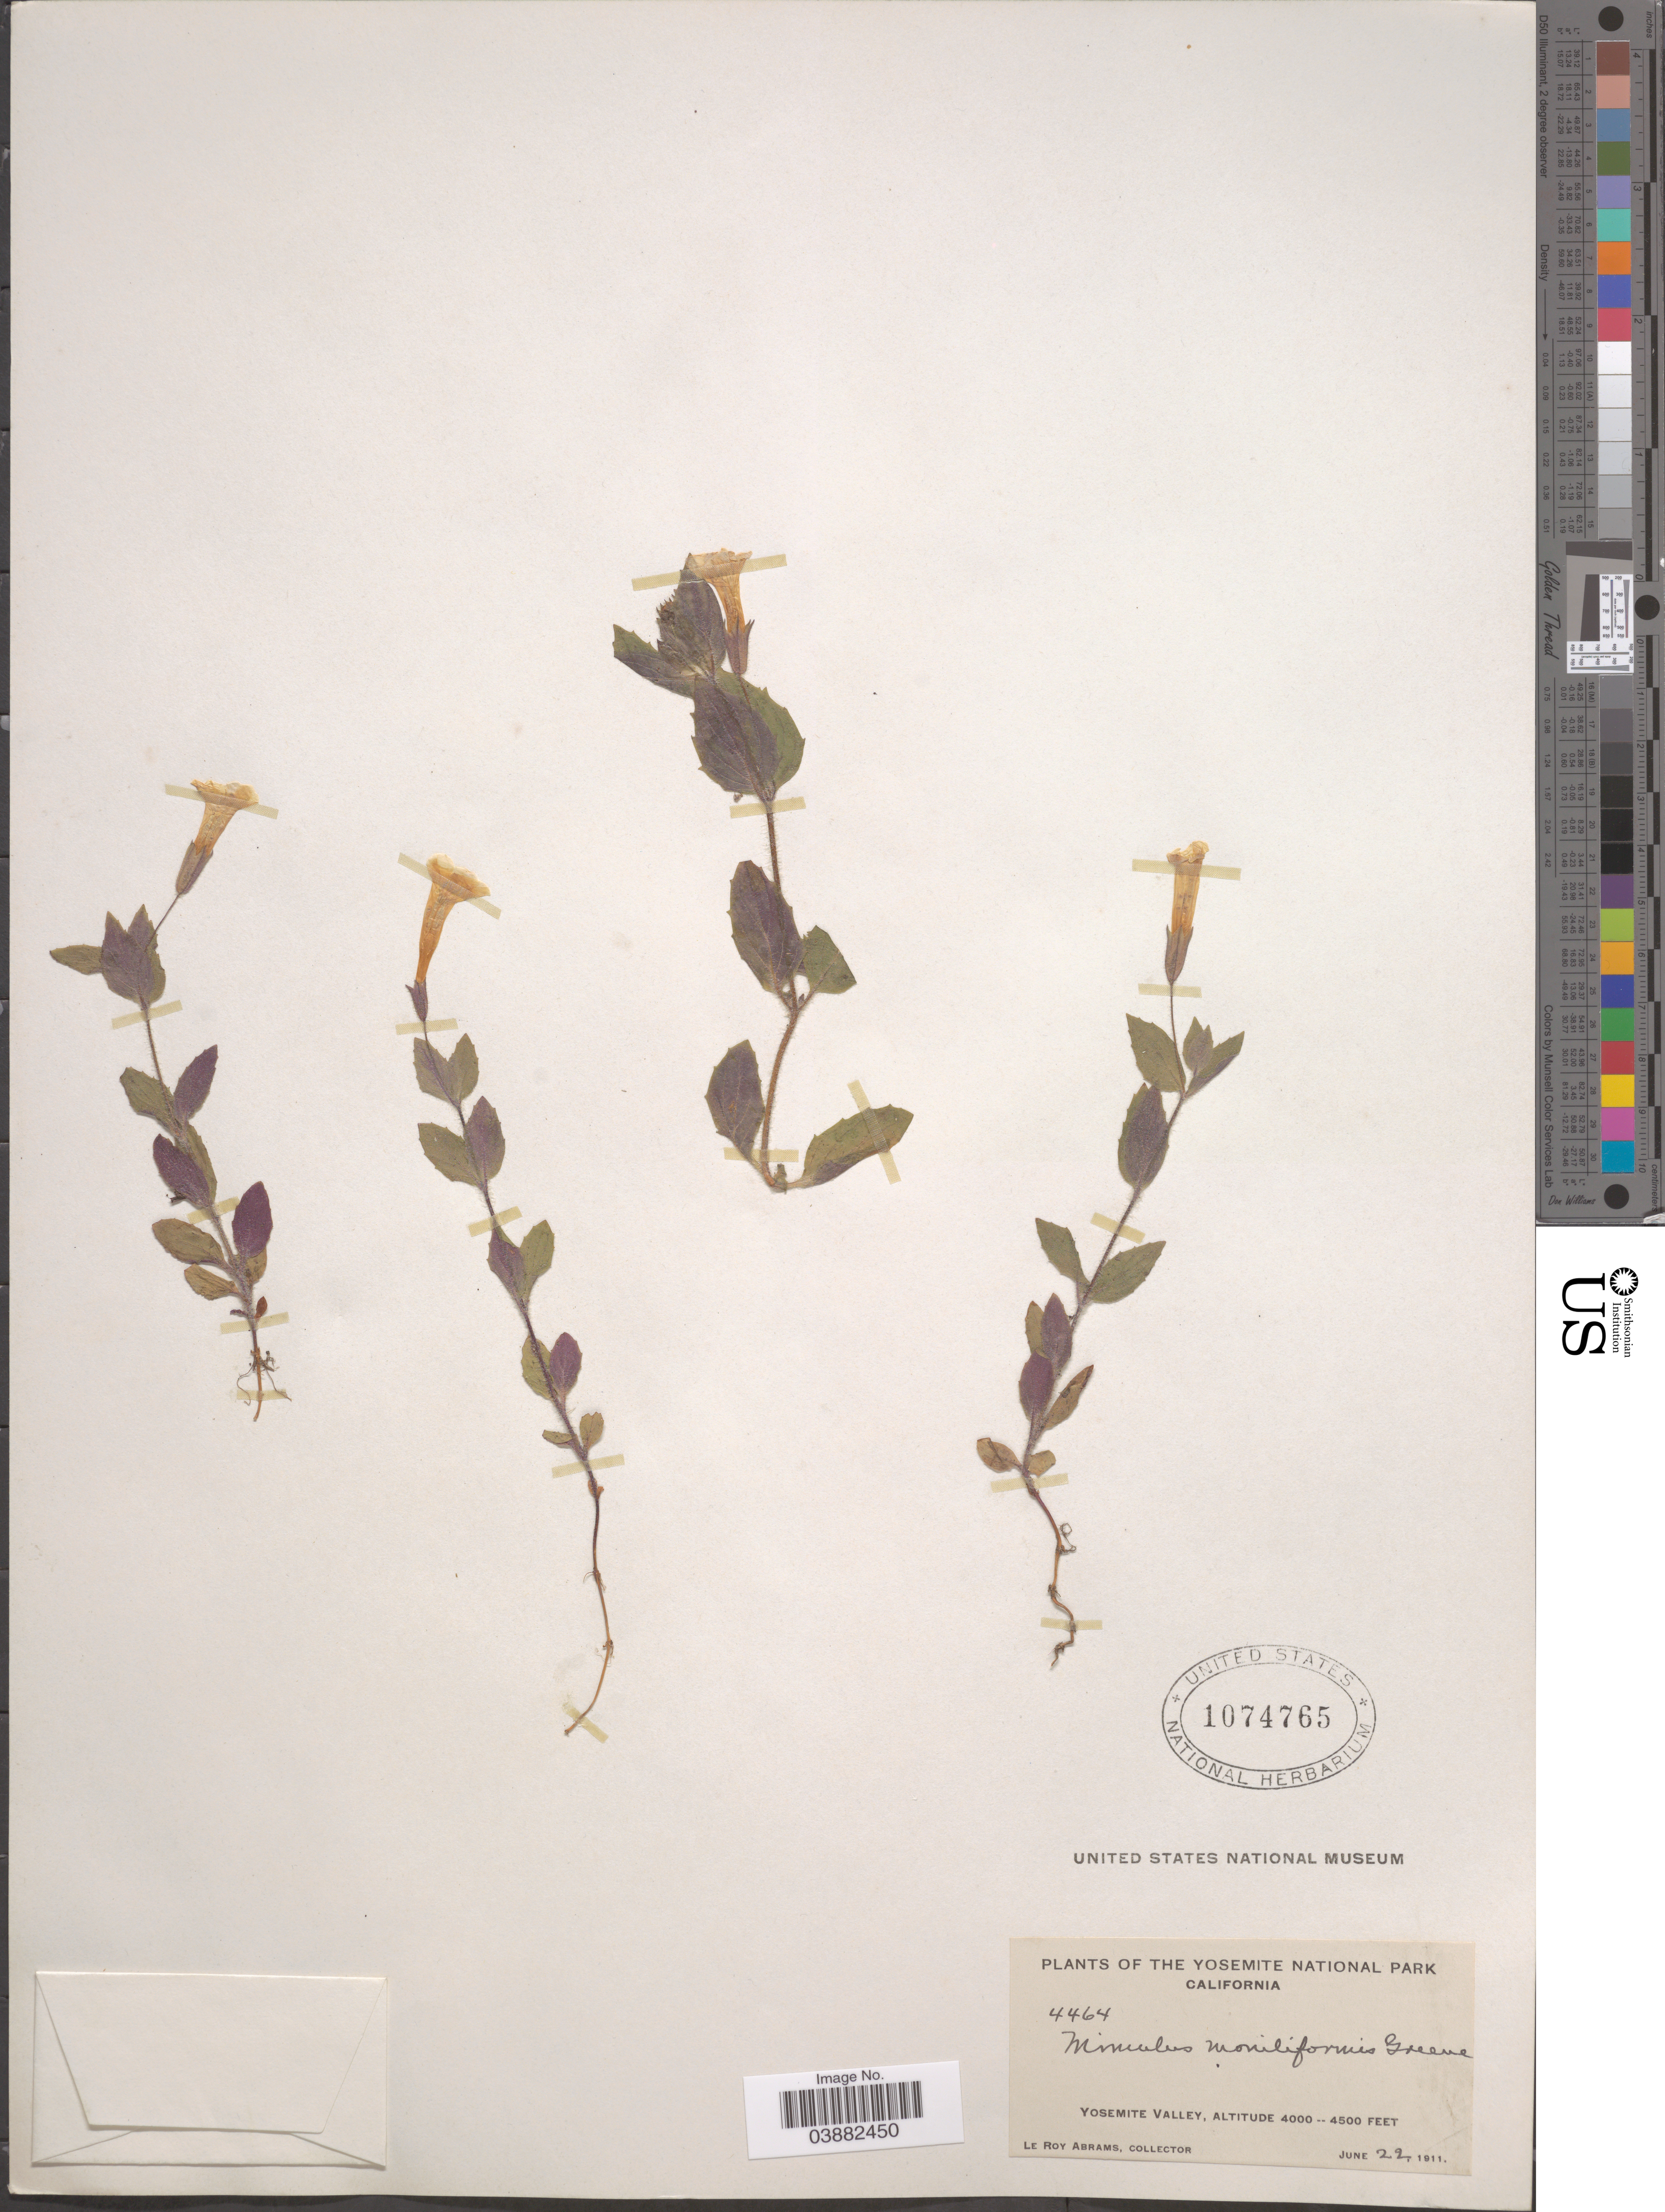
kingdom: Plantae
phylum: Tracheophyta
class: Magnoliopsida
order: Lamiales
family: Phrymaceae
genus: Mimulus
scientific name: Mimulus moniliformis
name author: Greene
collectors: L. Abrams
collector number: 4464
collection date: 1911-06-22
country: United States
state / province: California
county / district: Mariposa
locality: The Yosemite National Park. Yosemite Valley.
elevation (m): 1219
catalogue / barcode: US 1074765